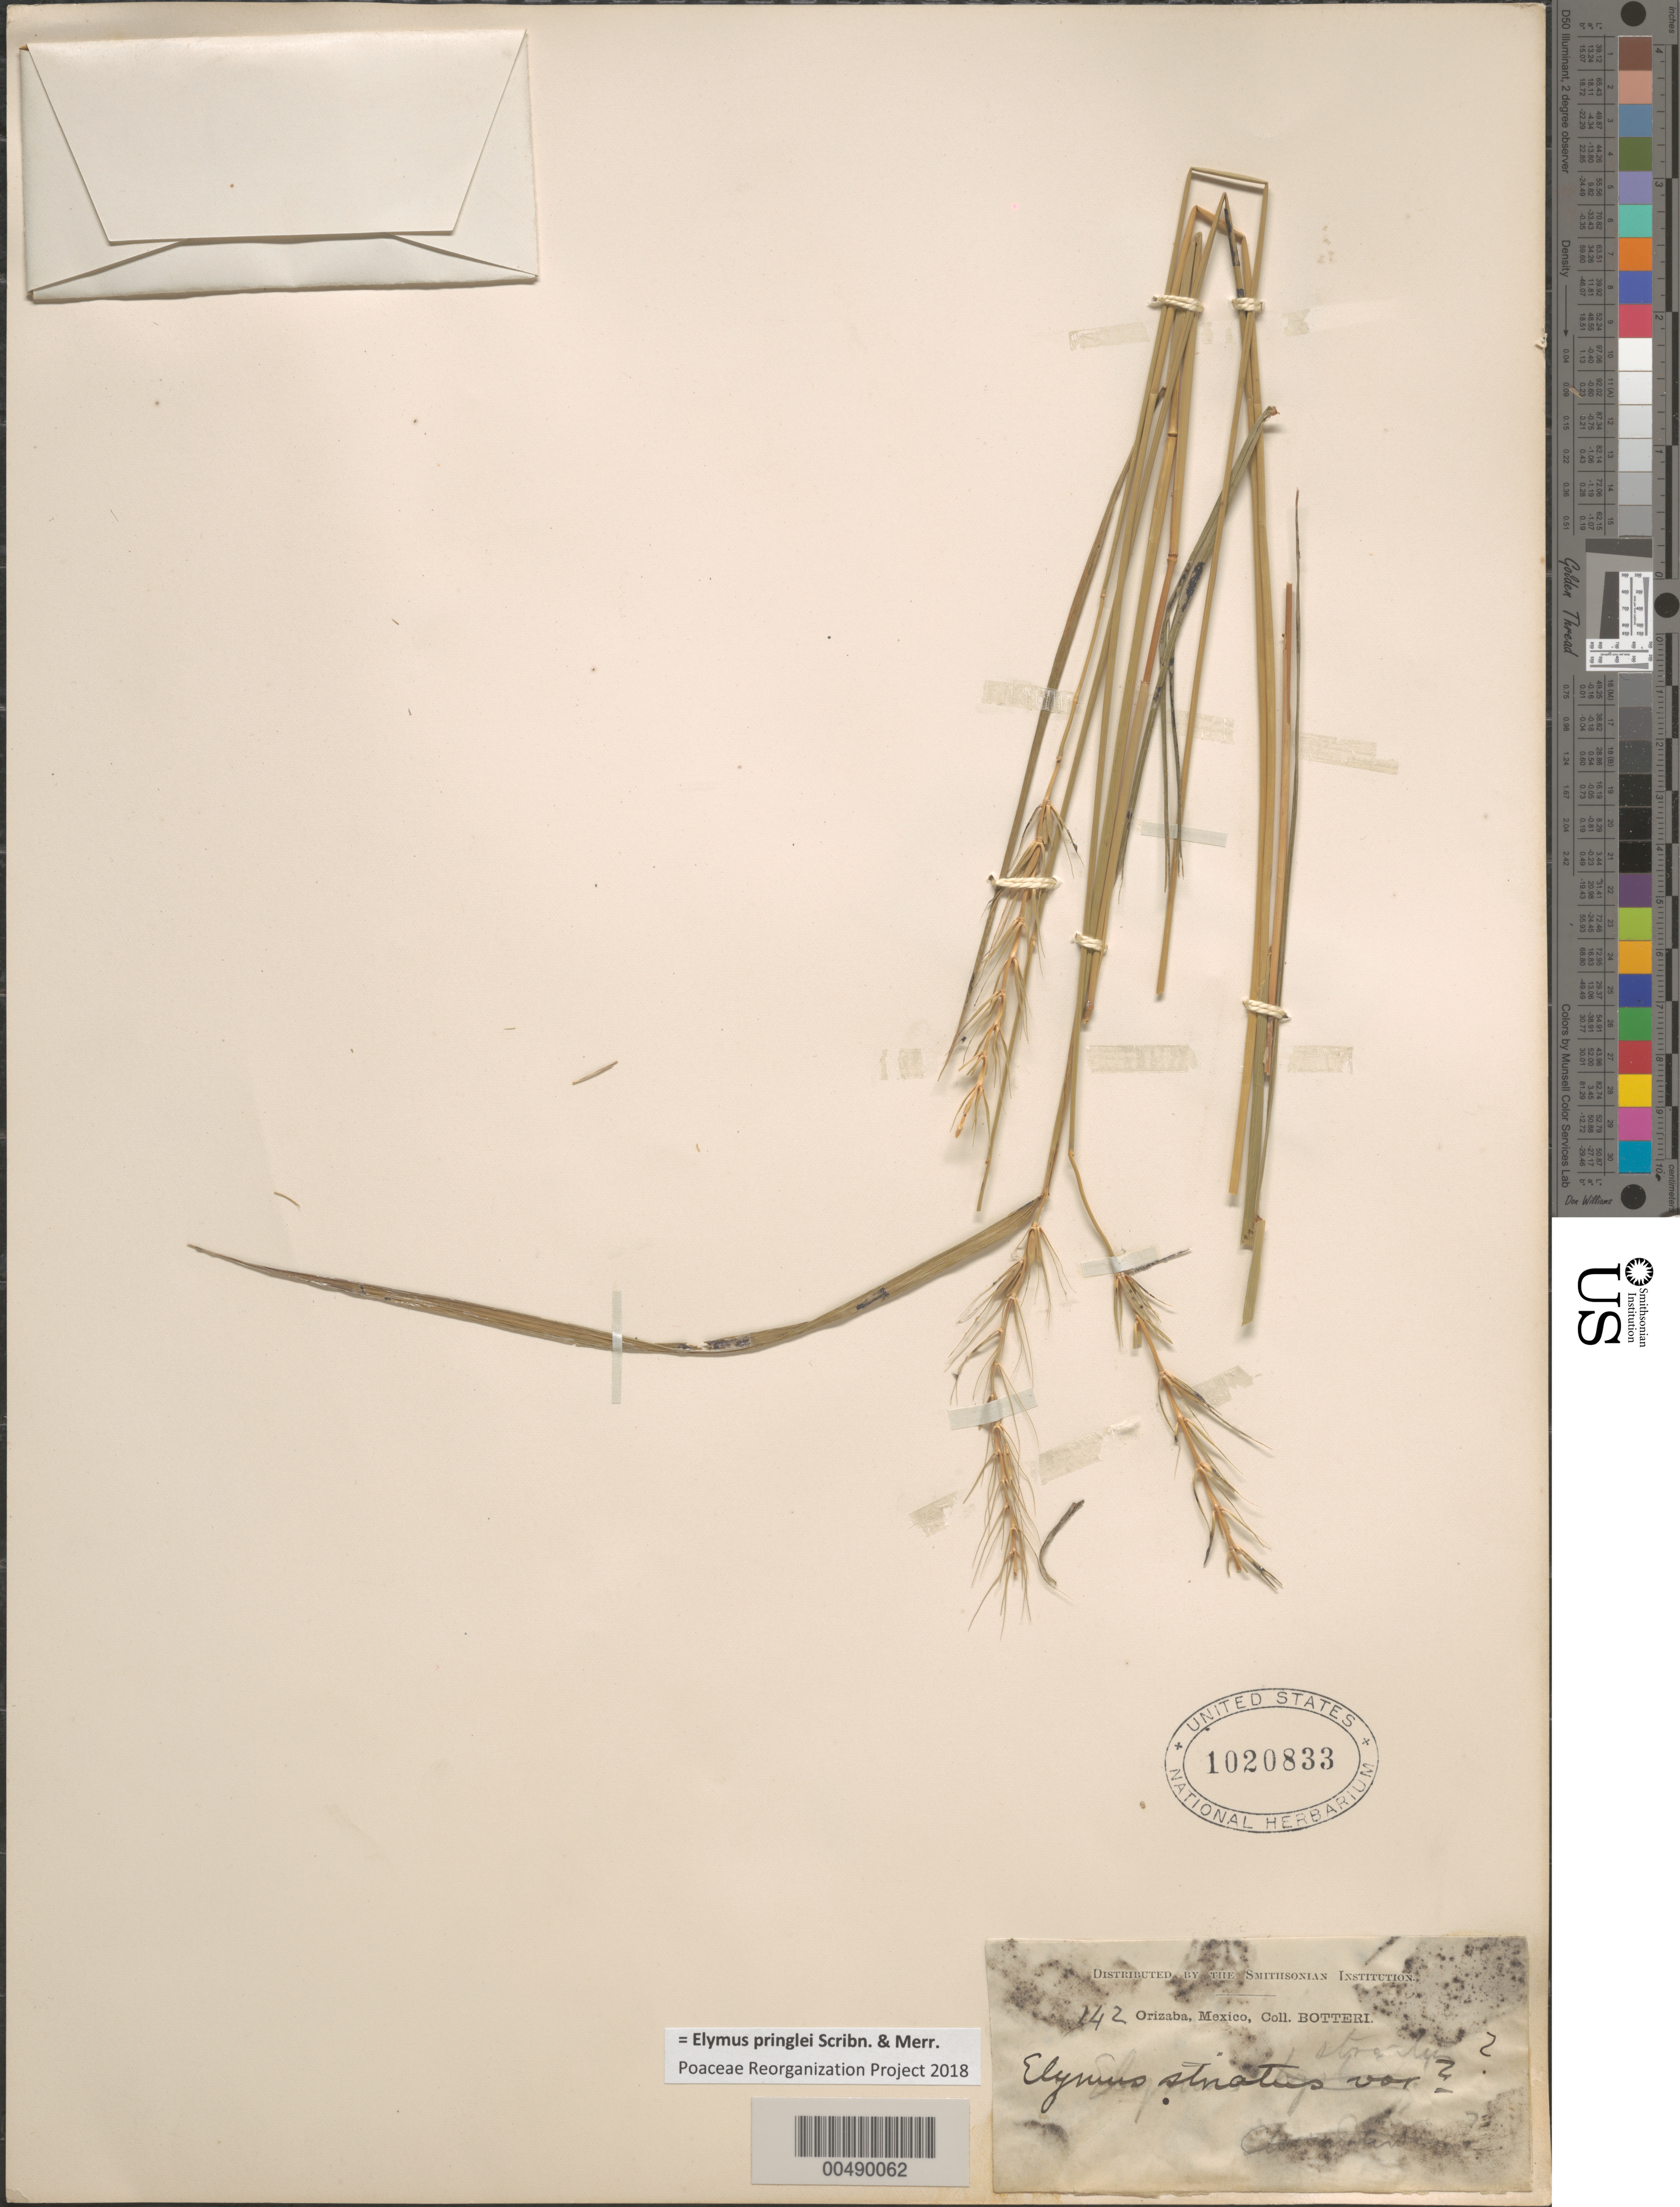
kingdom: Plantae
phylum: Tracheophyta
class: Liliopsida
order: Poales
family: Poaceae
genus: Elymus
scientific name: Elymus pringlei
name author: Scribn. & Merr.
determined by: Poaceae Reorganization Project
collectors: -. Botteri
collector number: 142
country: Mexico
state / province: Veracruz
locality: Orizaba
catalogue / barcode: US 1020833